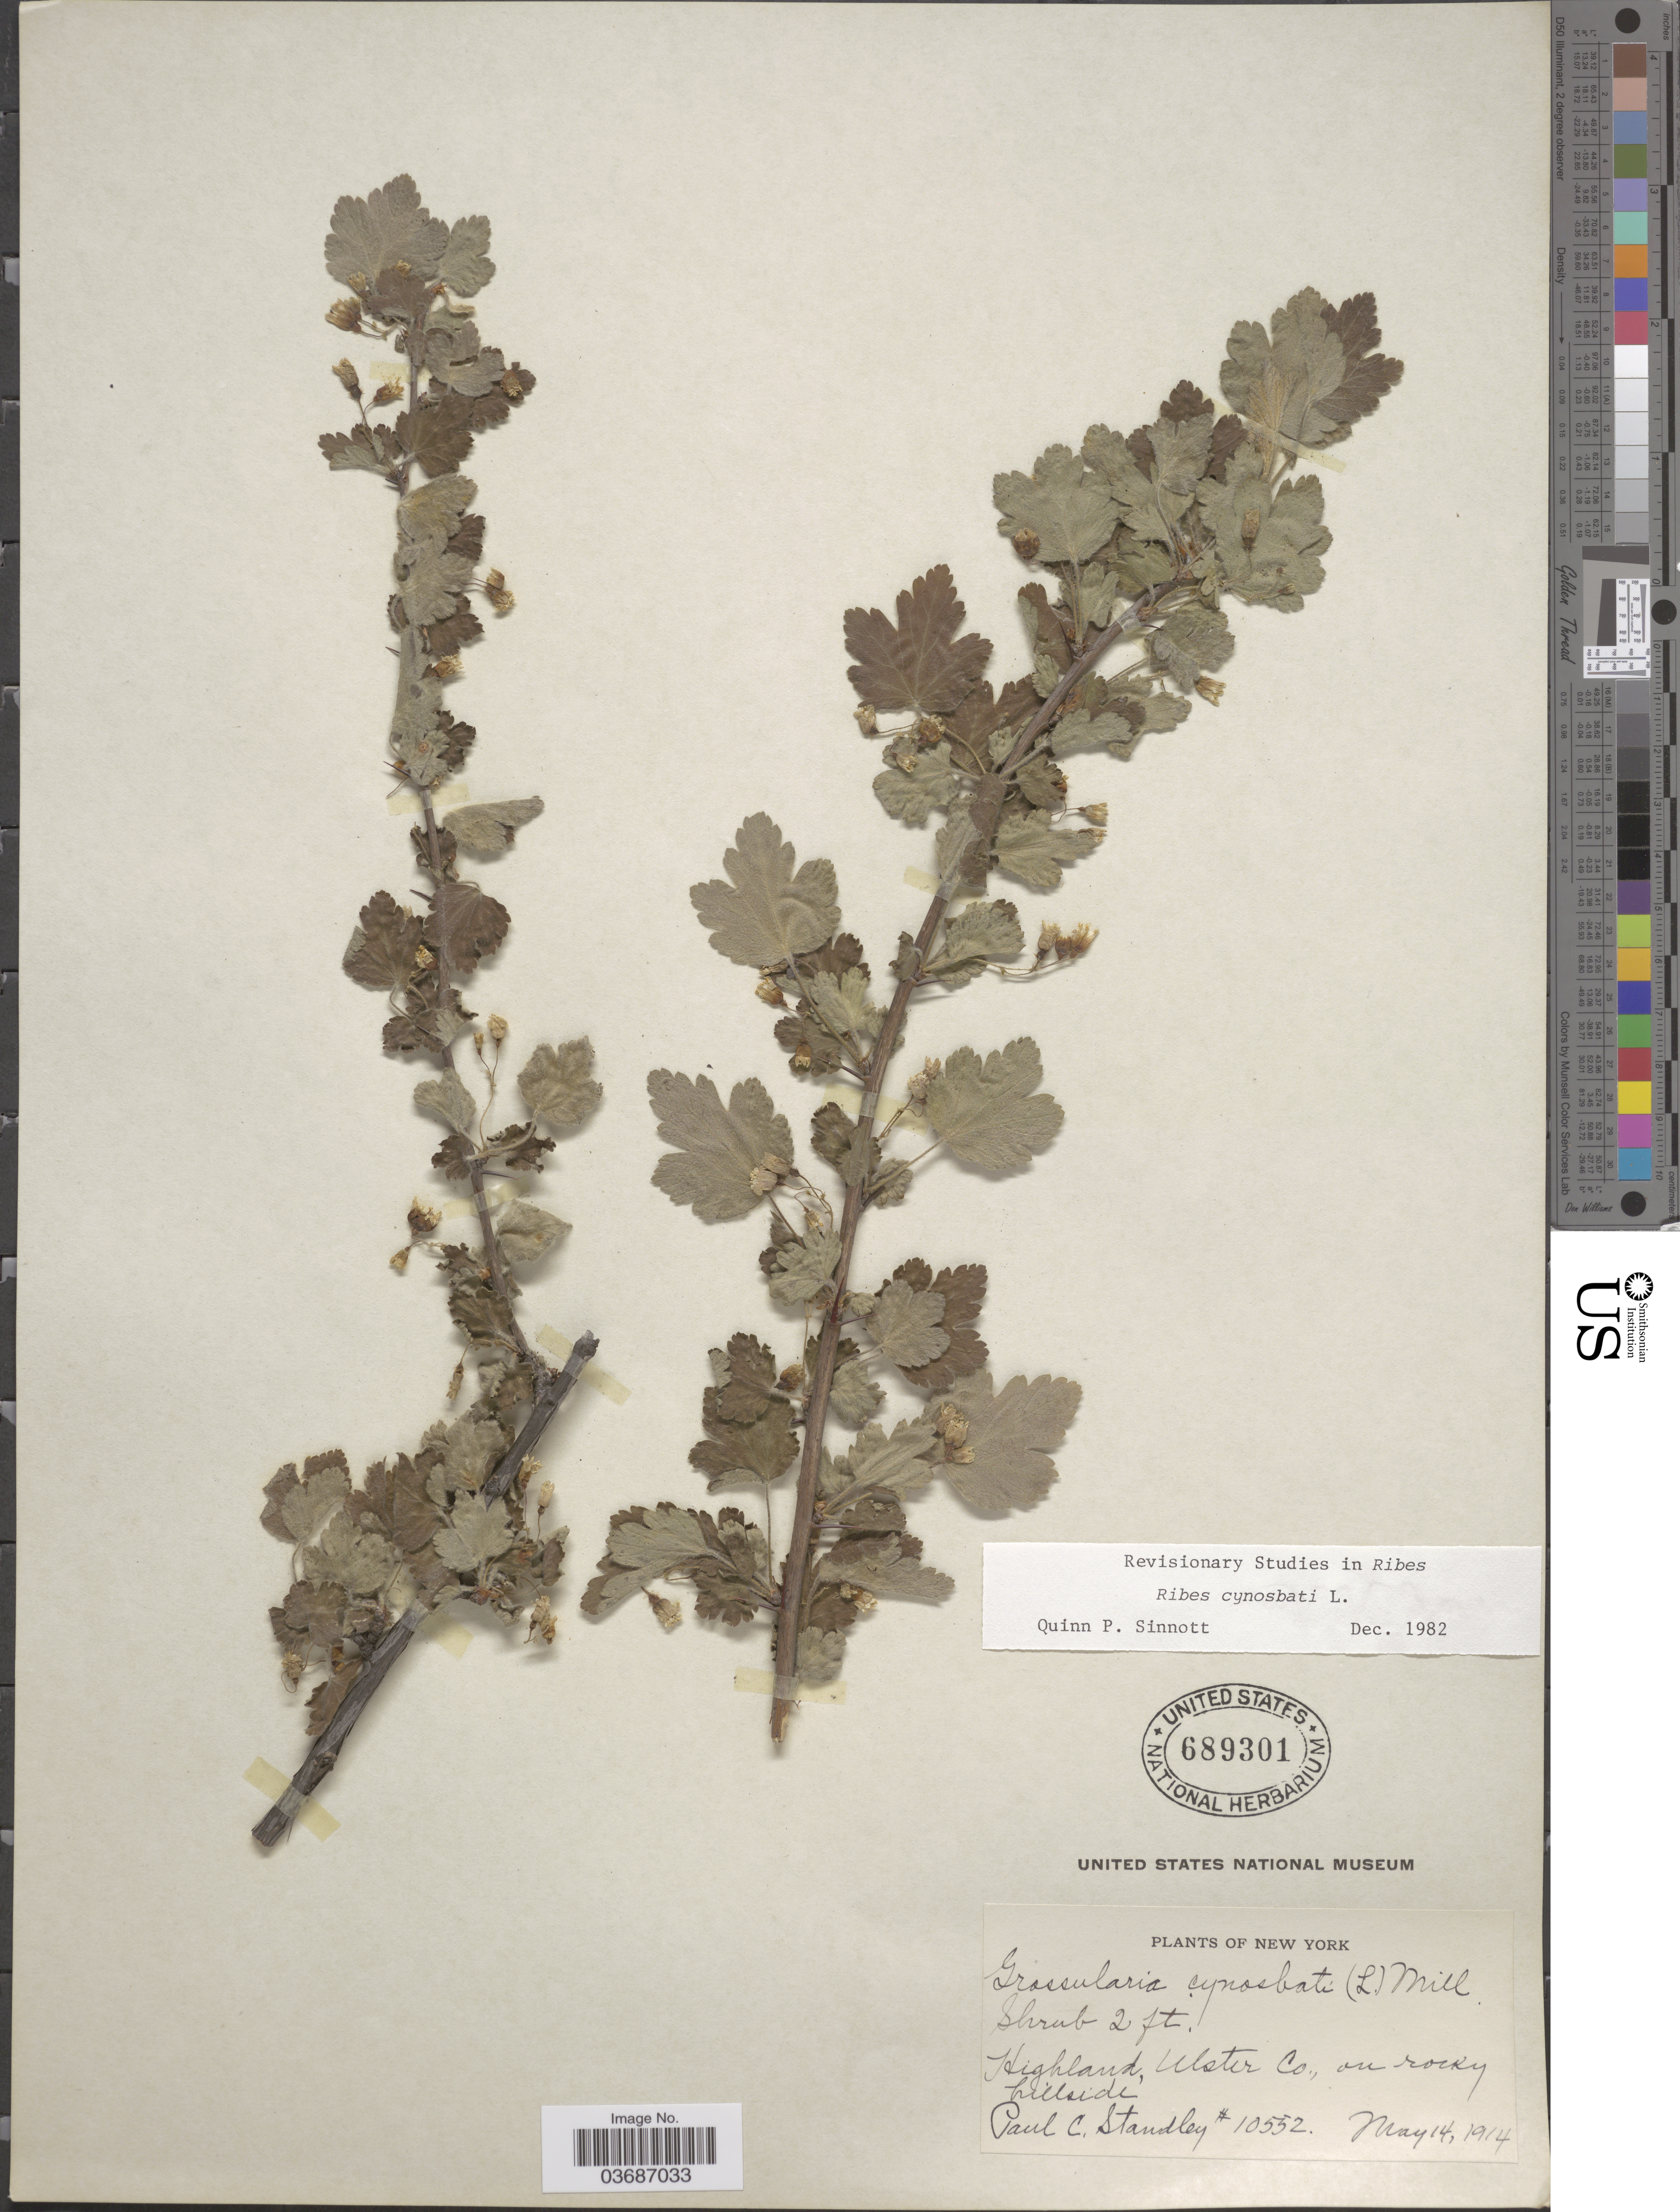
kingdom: Plantae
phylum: Tracheophyta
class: Magnoliopsida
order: Saxifragales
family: Grossulariaceae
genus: Ribes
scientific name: Ribes cynosbati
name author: L.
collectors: P. C. Standley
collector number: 10552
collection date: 1914-05-14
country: United States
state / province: New York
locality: Highland, Ulster Co.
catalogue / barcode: US 689301